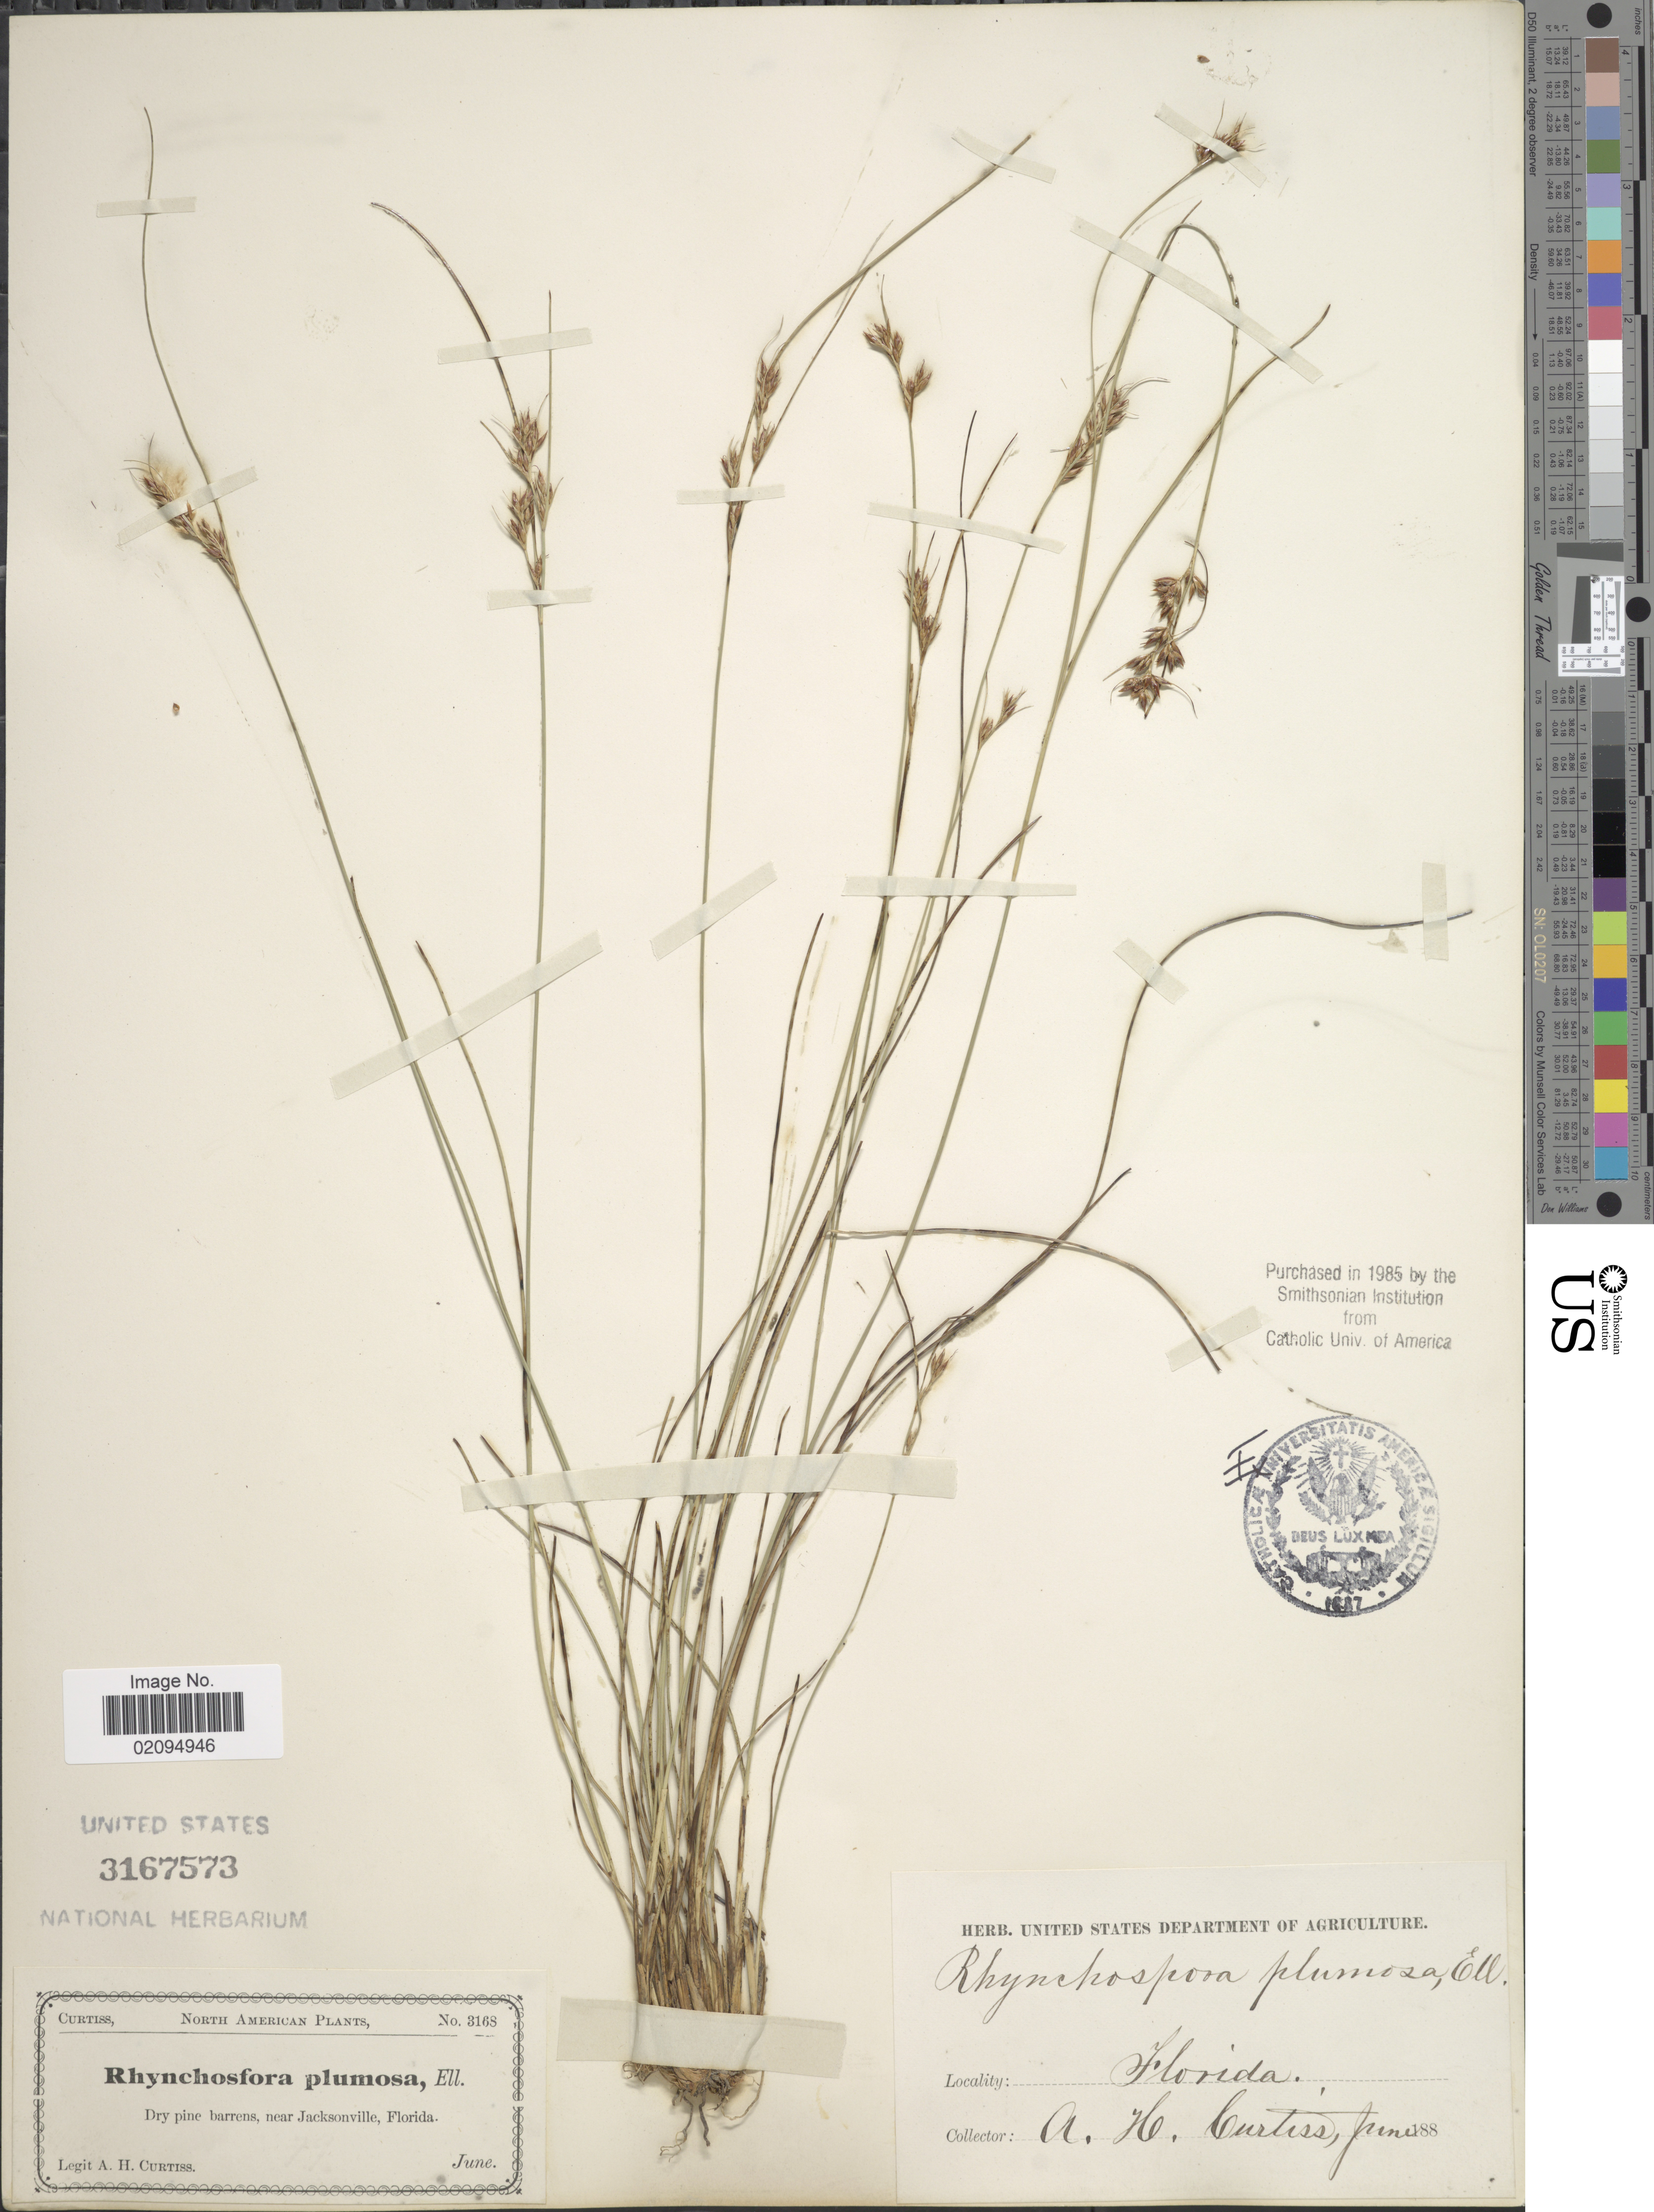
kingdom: Plantae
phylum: Tracheophyta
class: Liliopsida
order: Poales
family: Cyperaceae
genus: Rhynchospora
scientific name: Rhynchospora plumosa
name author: Elliott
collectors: A. H. Curtiss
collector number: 3168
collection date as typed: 188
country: United States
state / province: Florida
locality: Near Jacksonville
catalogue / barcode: US 3167573